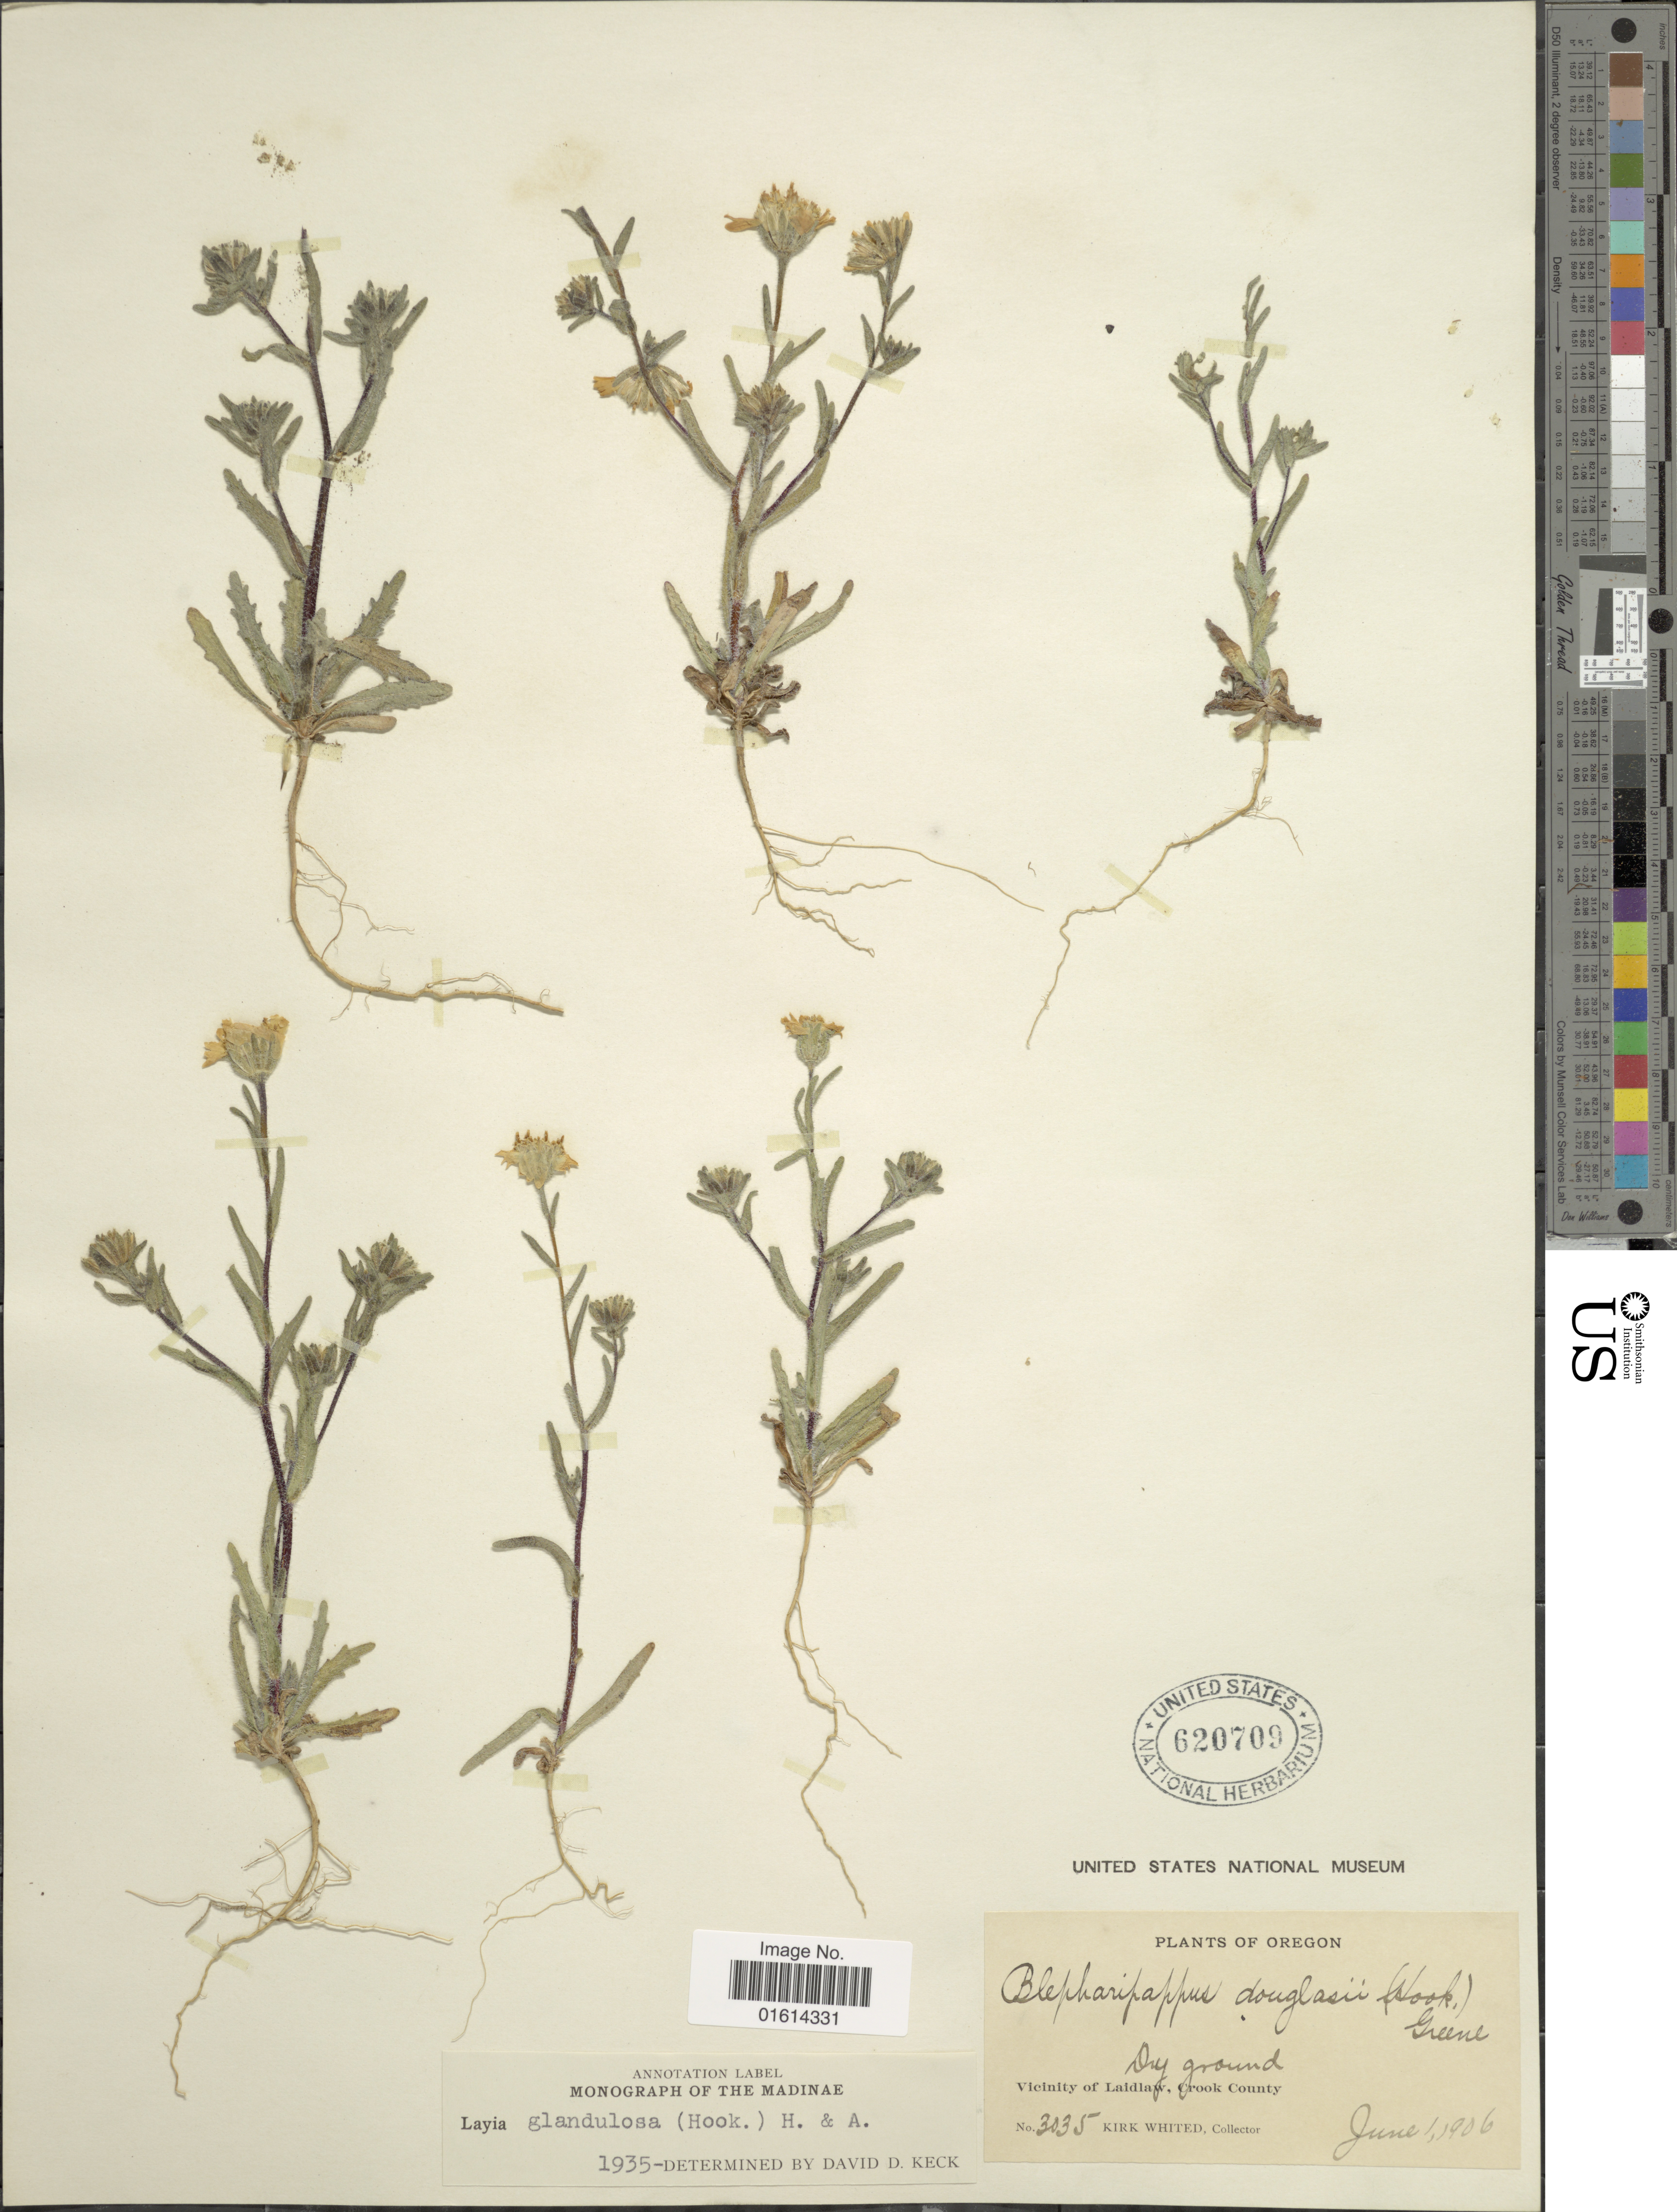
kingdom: Plantae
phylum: Tracheophyta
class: Magnoliopsida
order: Asterales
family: Asteraceae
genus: Layia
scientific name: Layia glandulosa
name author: Hook. & Arn.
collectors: K. Whited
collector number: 3035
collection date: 1906-06-01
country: United States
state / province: Oregon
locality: Vicinity of Laidlaw, Crook County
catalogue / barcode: US 620709